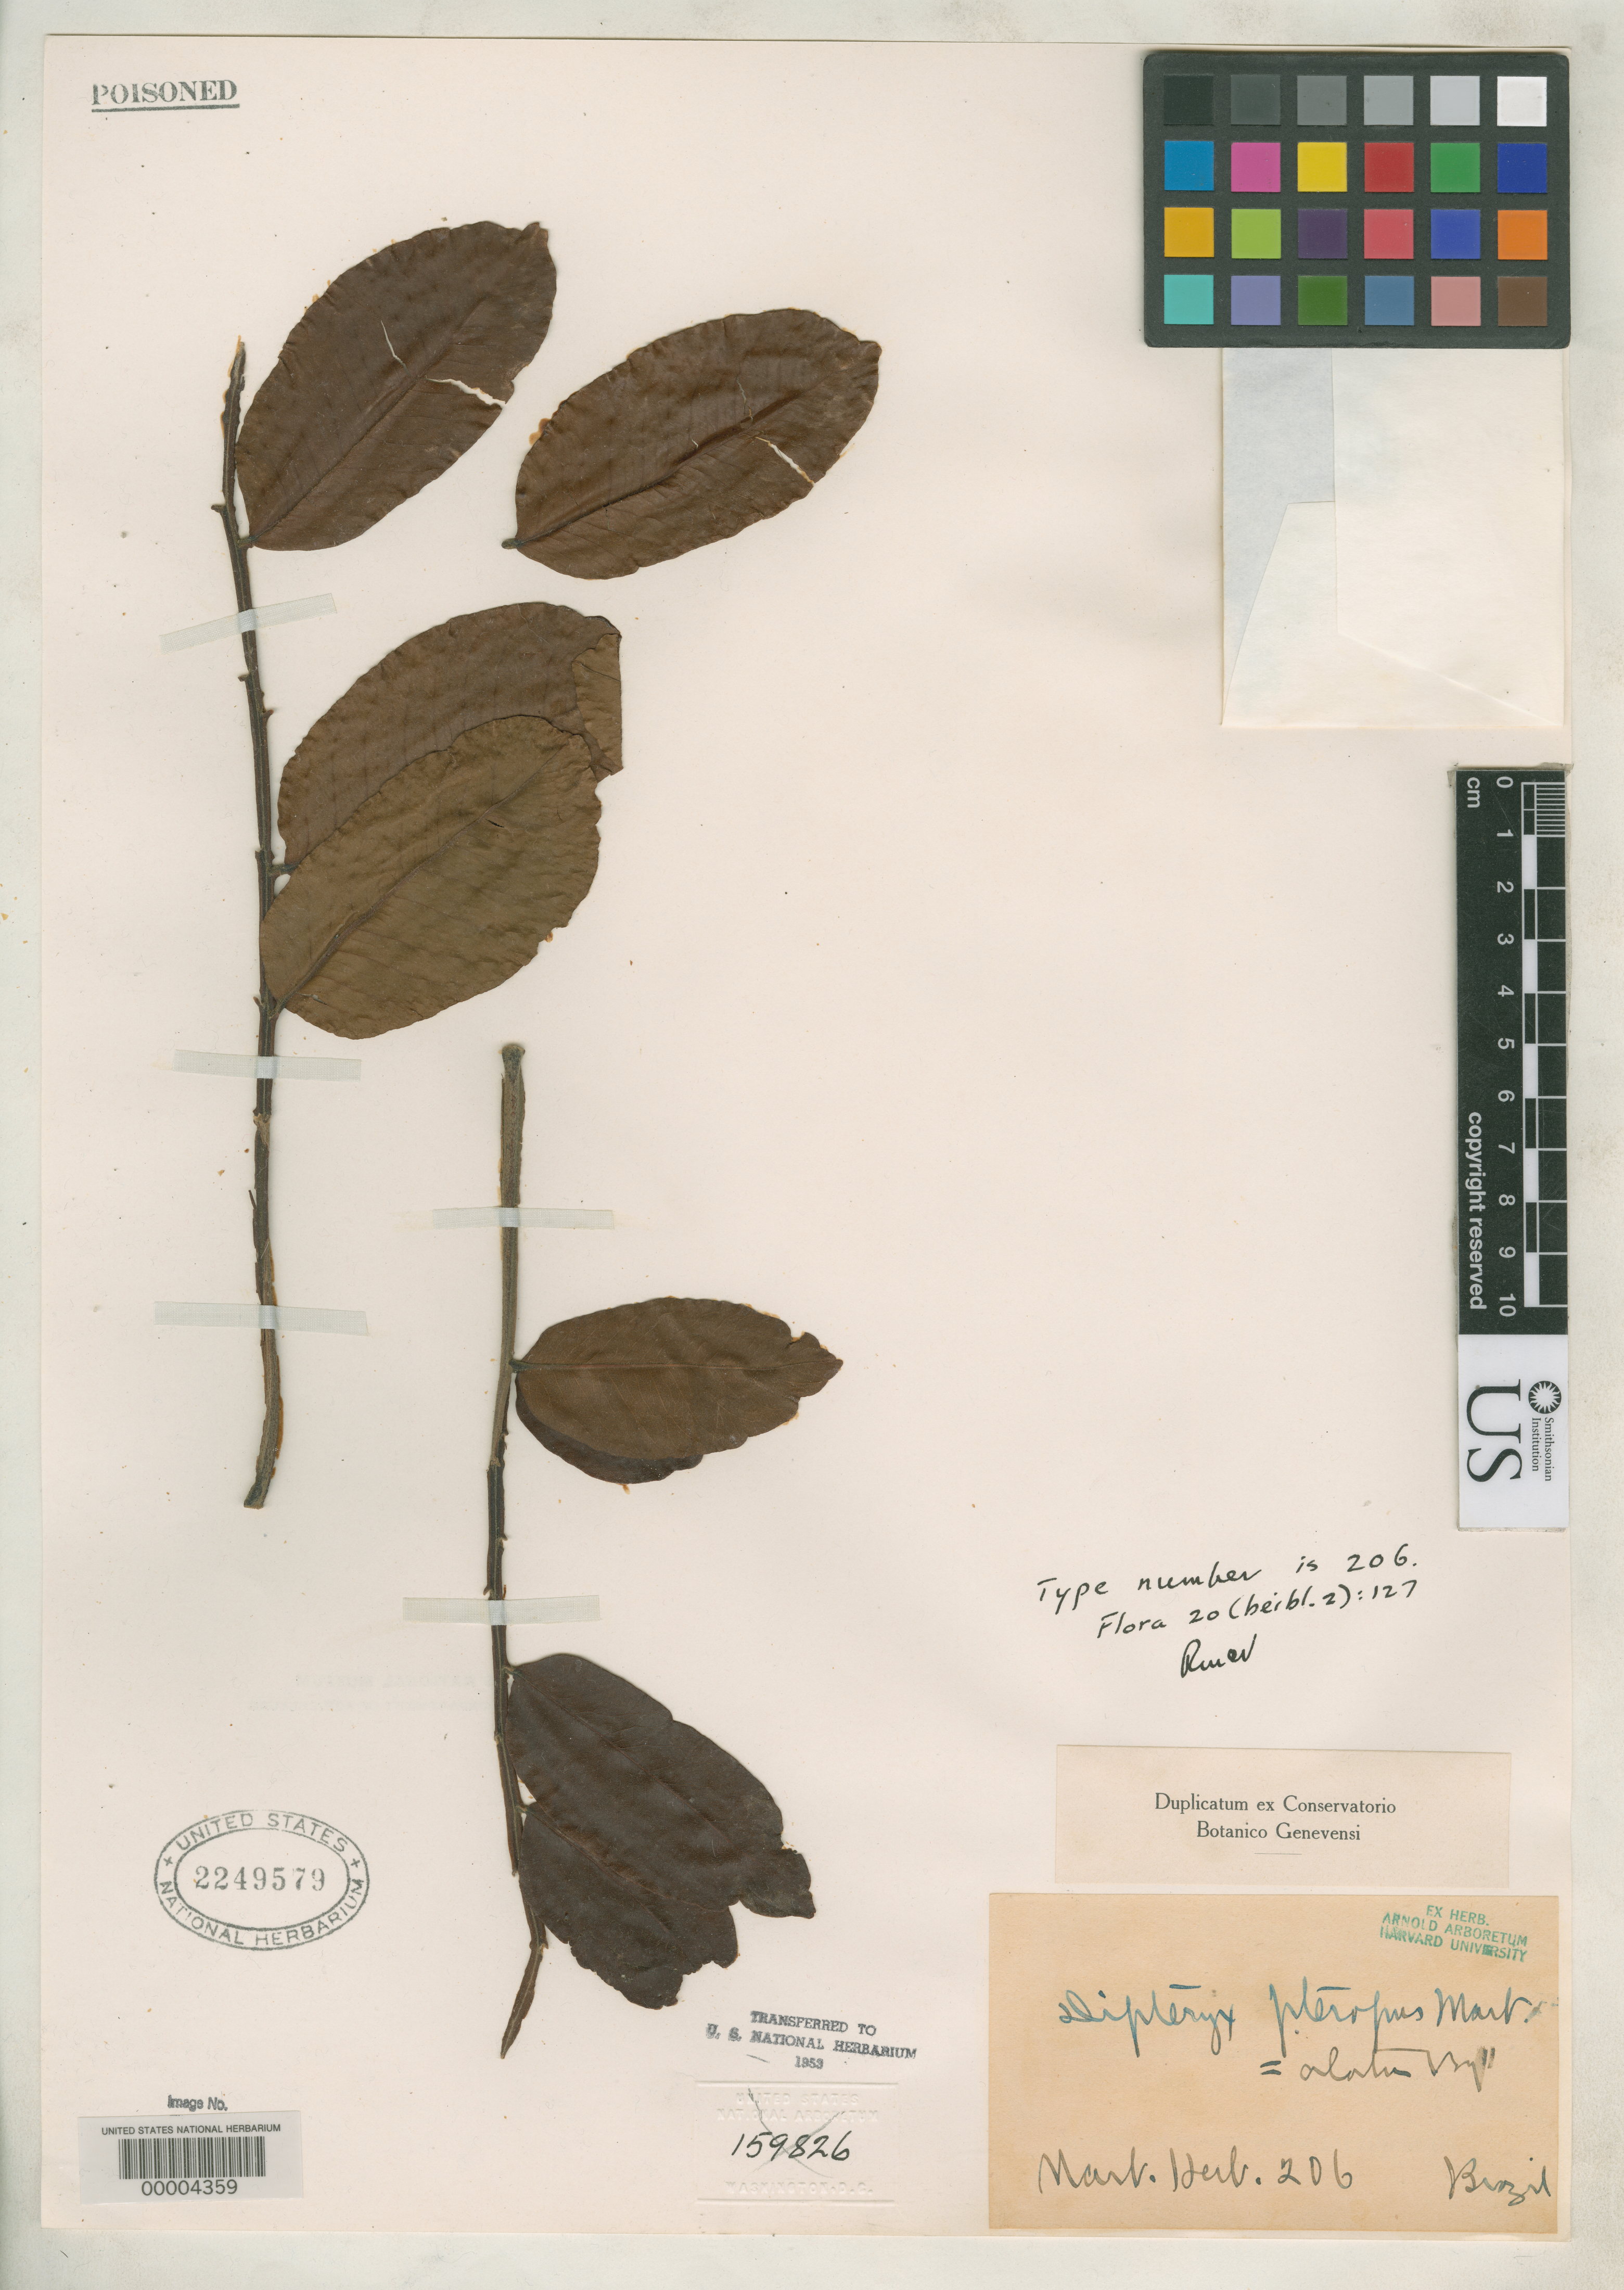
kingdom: Plantae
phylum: Tracheophyta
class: Magnoliopsida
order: Fabales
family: Fabaceae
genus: Dipteryx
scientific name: Dipteryx pteropus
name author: Mart.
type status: Type Collection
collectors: ex herb. K.F.P von Martius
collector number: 206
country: Brazil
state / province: Minas Gerais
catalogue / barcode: US 2249579